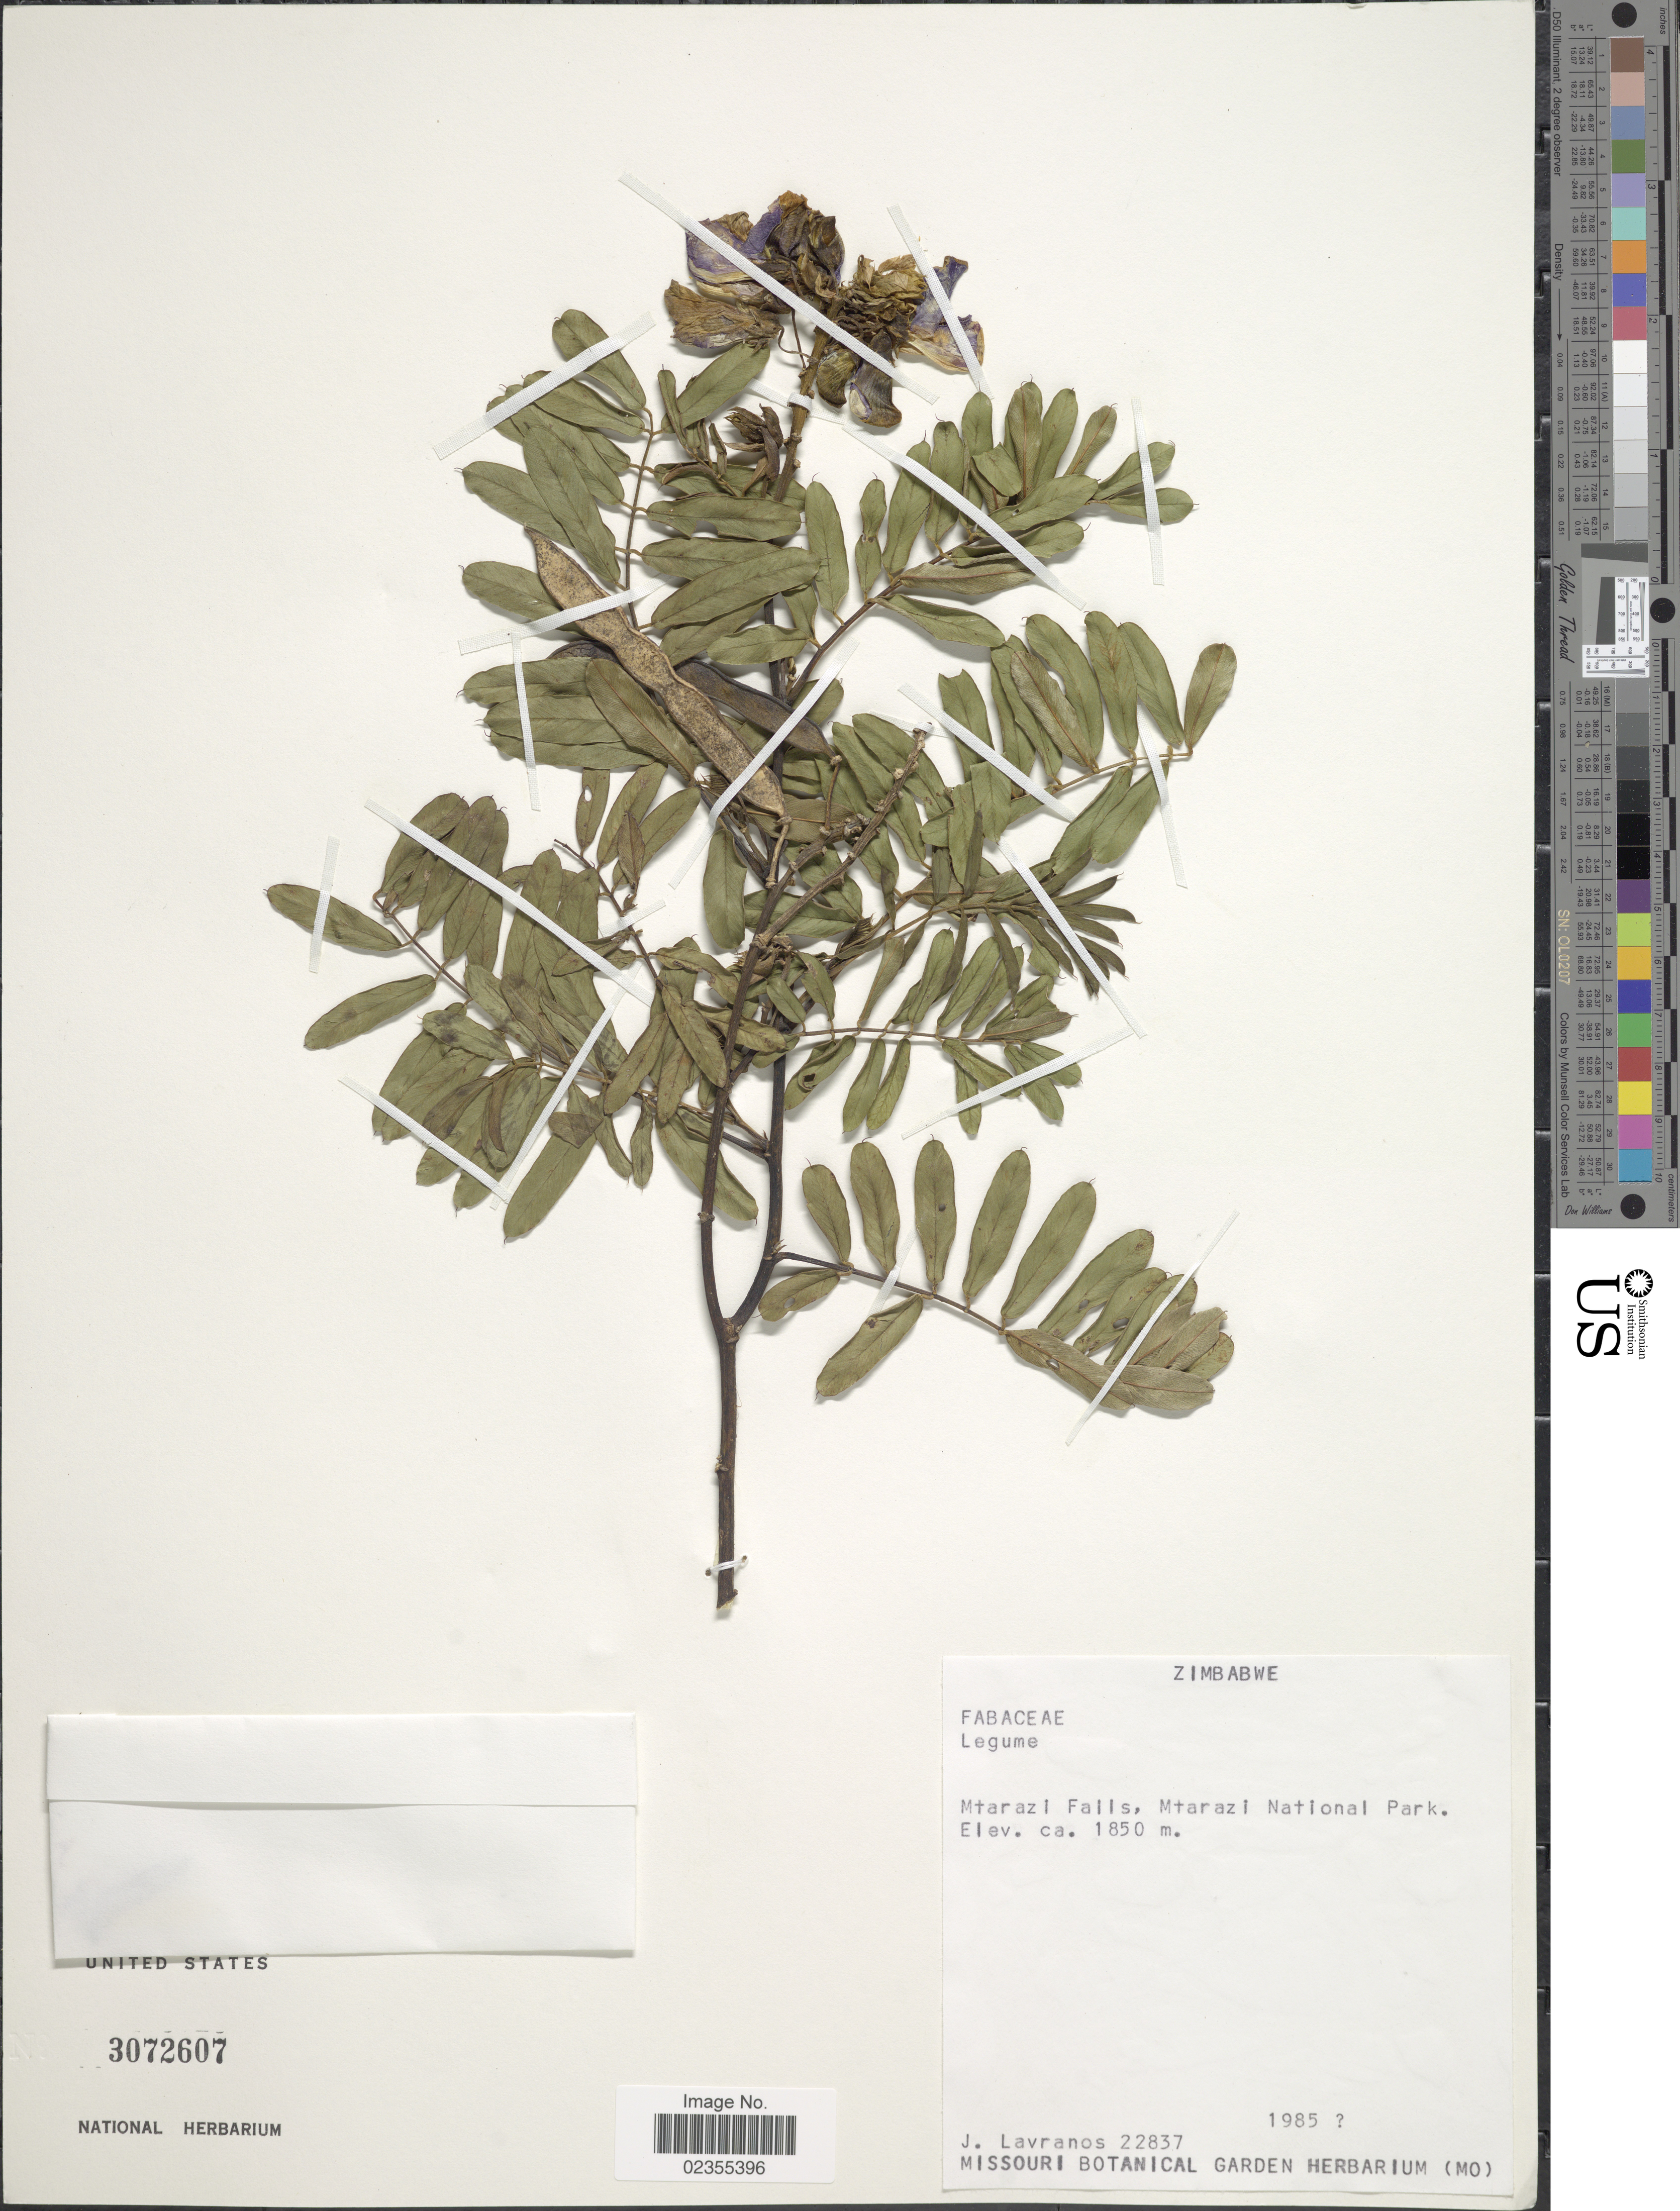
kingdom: Plantae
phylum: Tracheophyta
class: Magnoliopsida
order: Fabales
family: Fabaceae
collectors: J. Lavranos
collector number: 22837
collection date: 1985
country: Zimbabwe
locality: Mtarazi Falls, Mtarazi National Park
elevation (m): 1850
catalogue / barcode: US 3072607